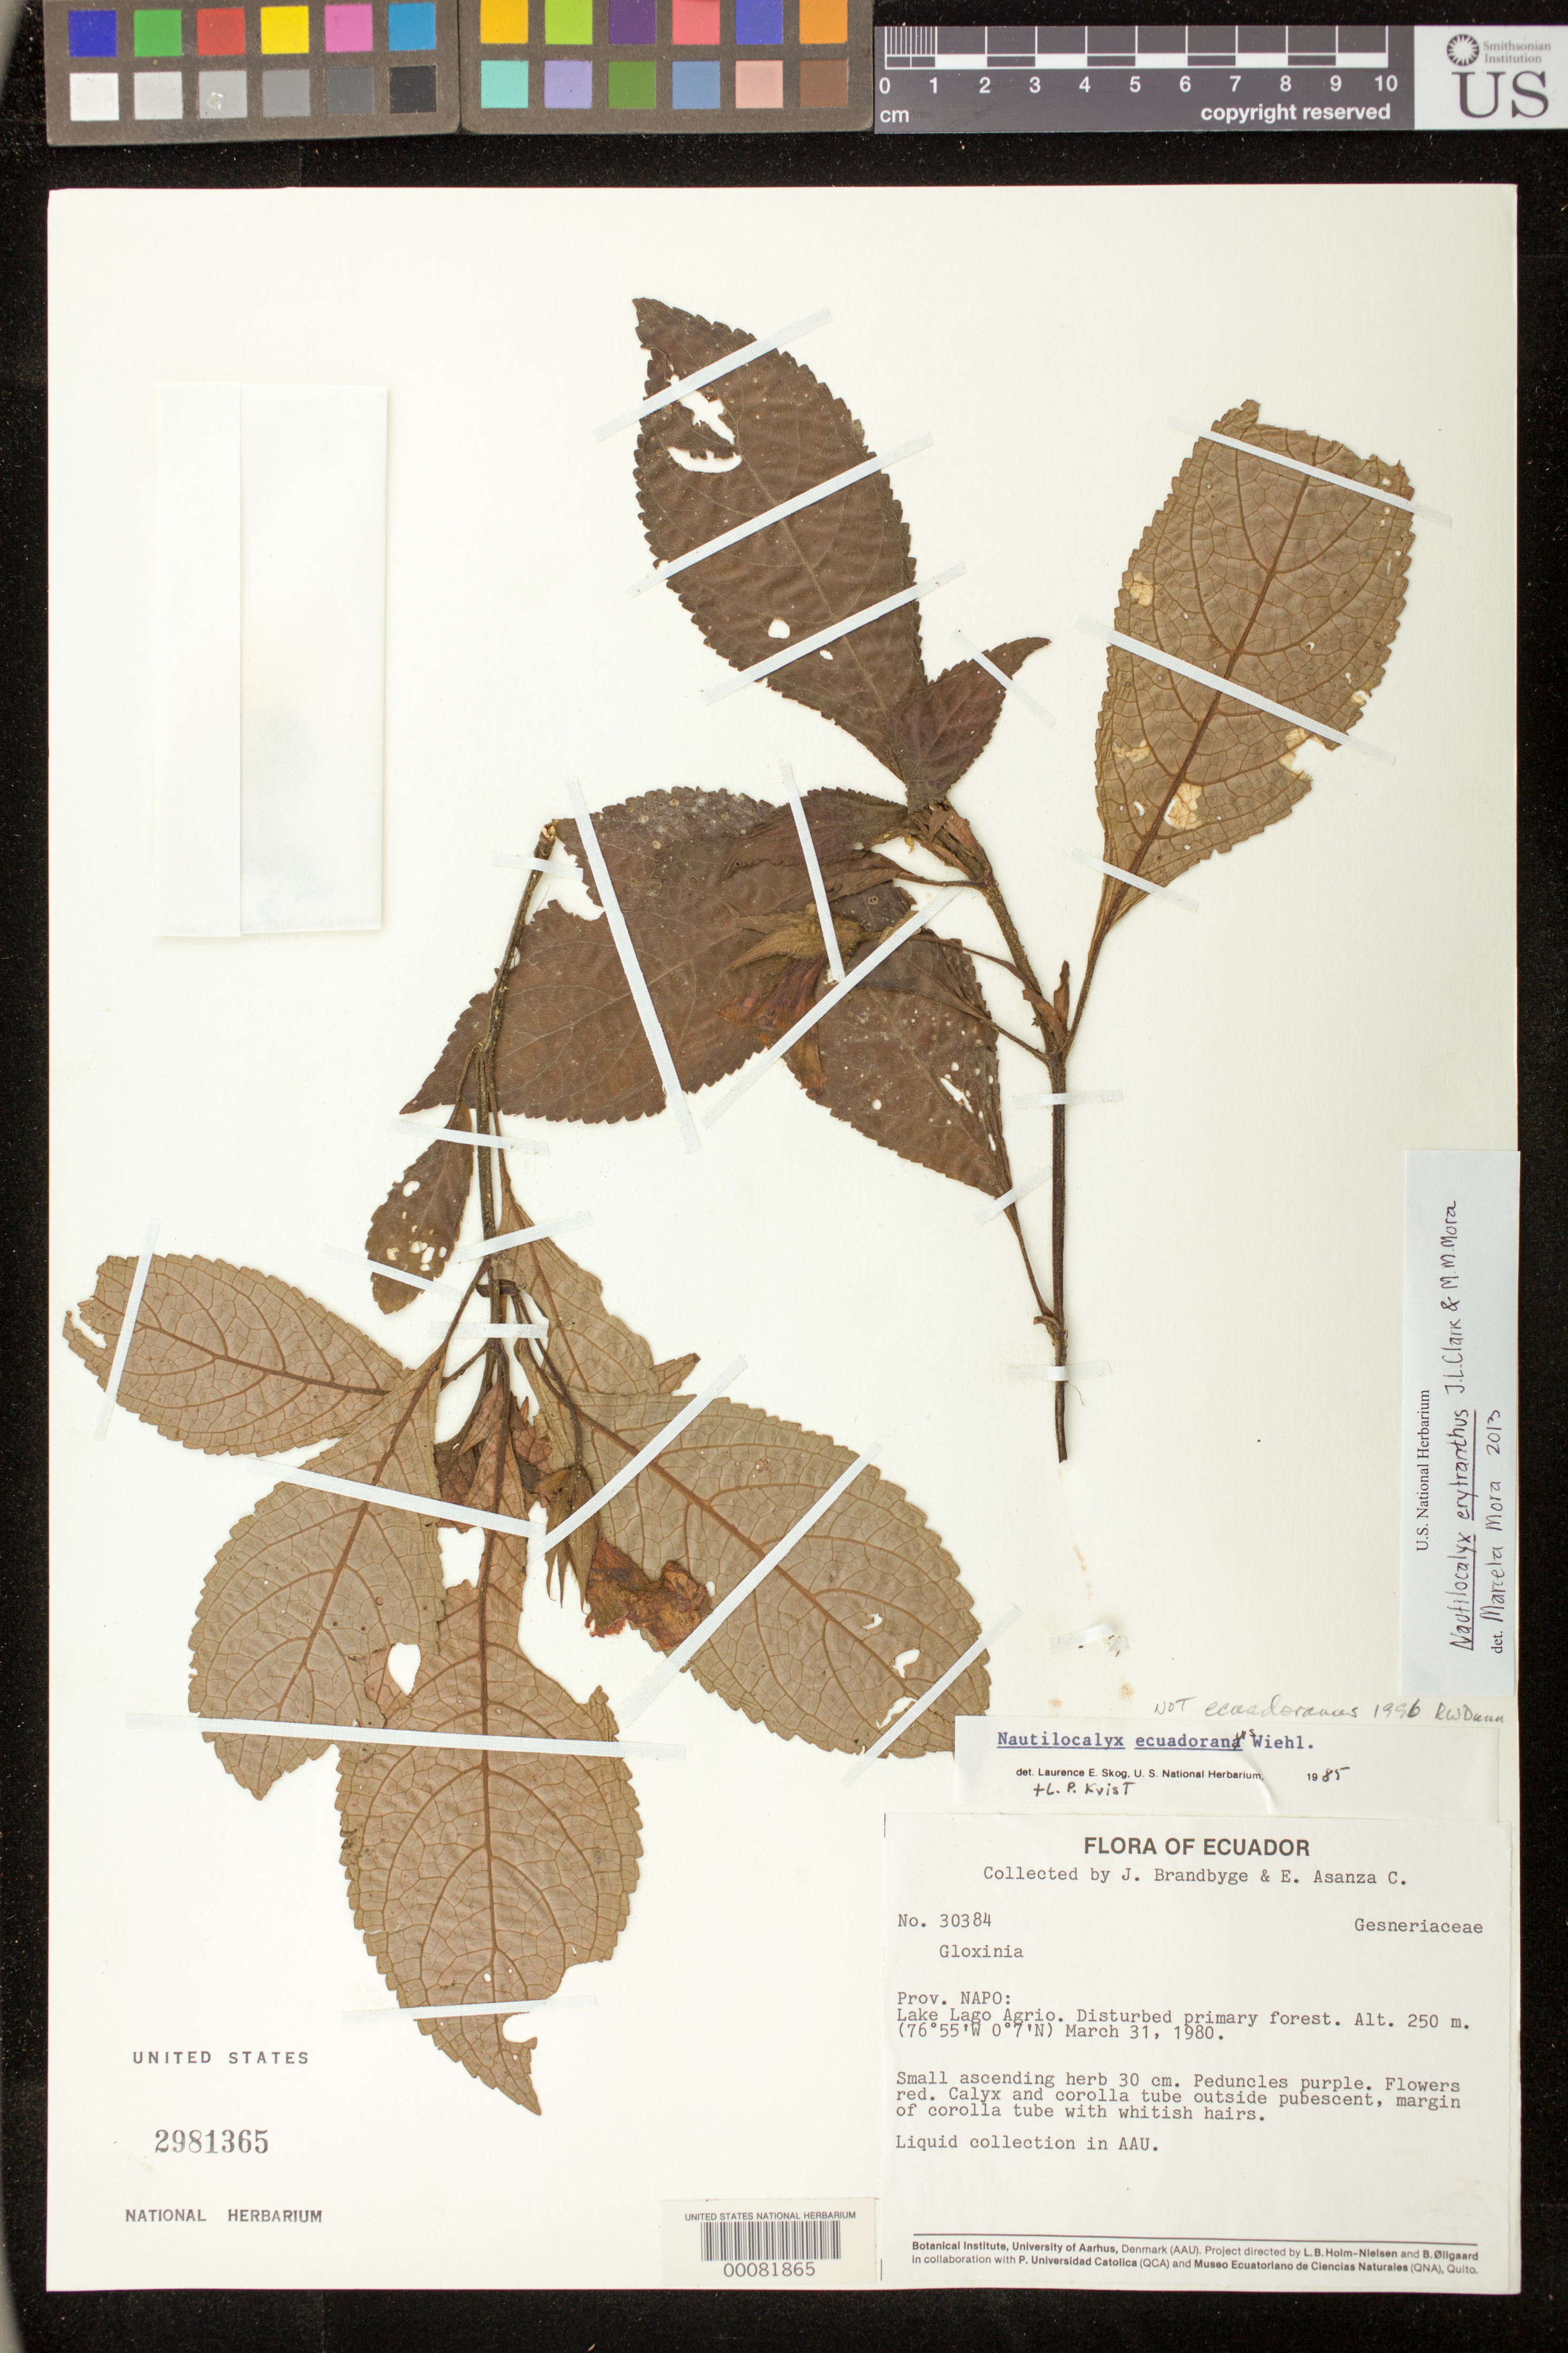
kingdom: Plantae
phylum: Tracheophyta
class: Magnoliopsida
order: Lamiales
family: Gesneriaceae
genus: Nautilocalyx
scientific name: Nautilocalyx erytranthus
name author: J.L. Clark & M.M. Mora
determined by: Mora, M. Marcela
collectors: J. Brandbyge & E. Asanza C.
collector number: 30384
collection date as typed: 31 Mar 1980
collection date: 1980-03-31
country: Ecuador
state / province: Napo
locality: Lake Lago Agrio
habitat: Disturbed primary forest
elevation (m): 250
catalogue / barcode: US 2981365